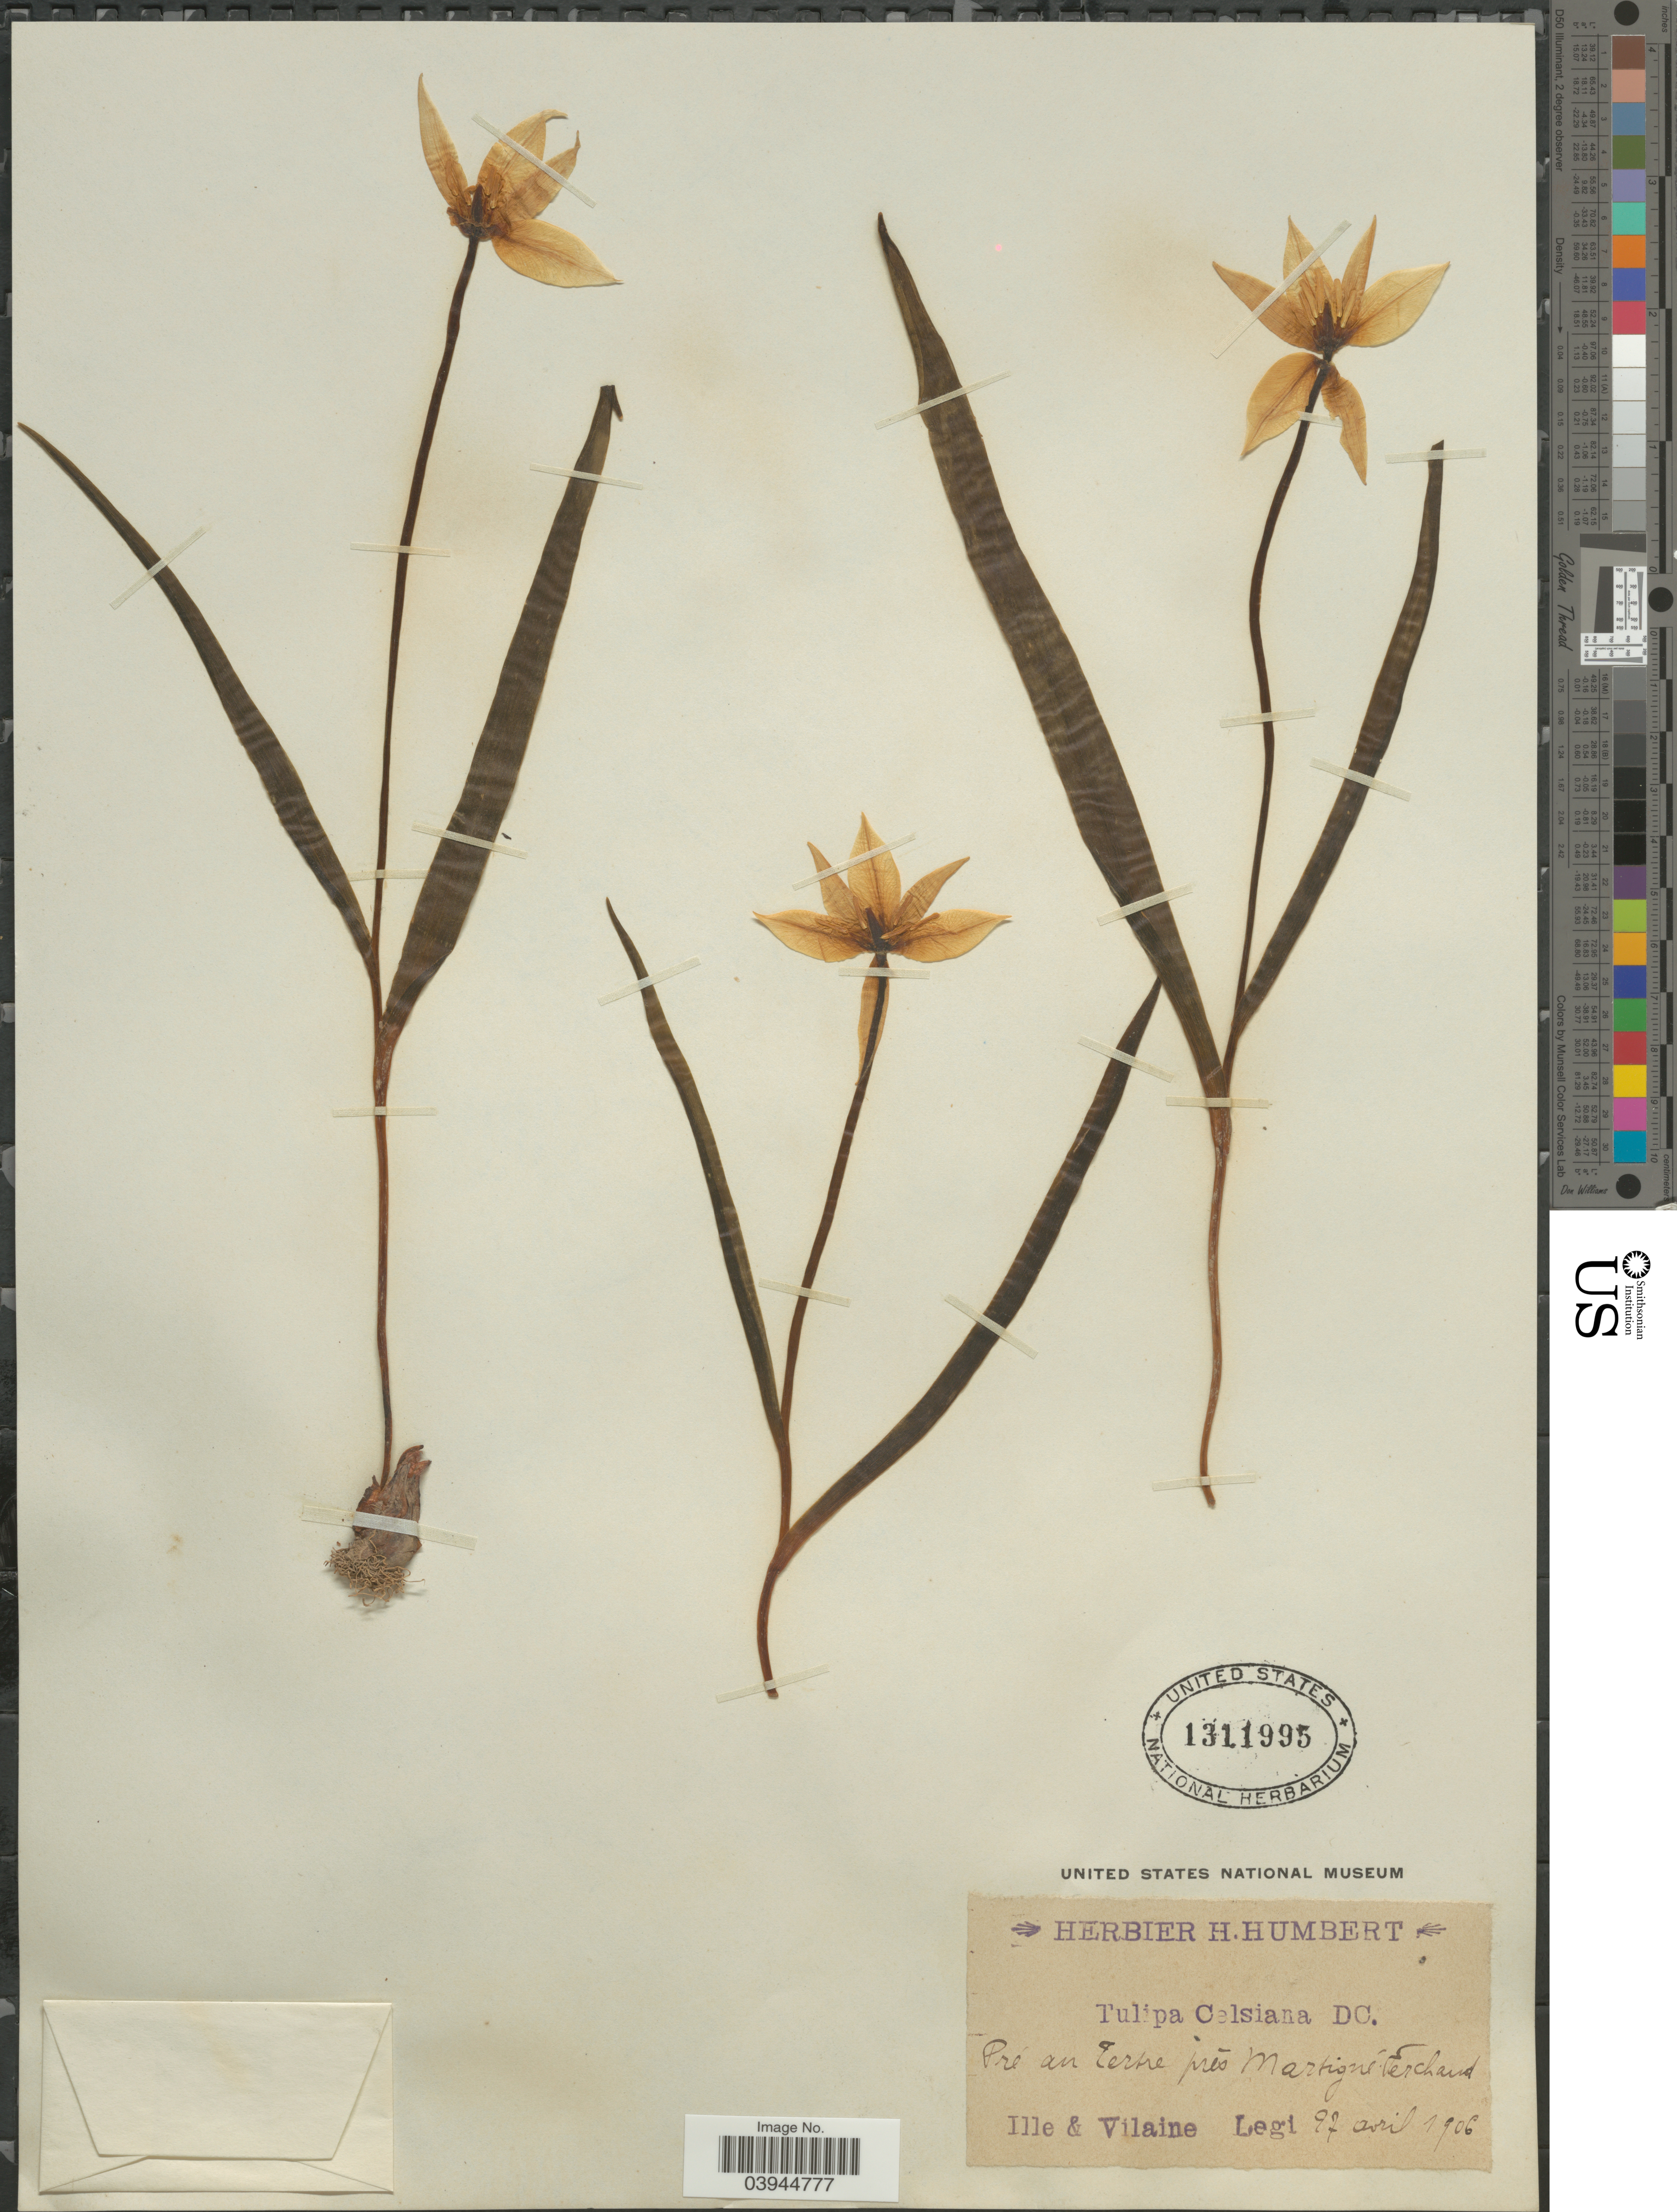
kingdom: Plantae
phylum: Tracheophyta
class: Liliopsida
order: Liliales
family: Liliaceae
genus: Tulipa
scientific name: Tulipa celsiana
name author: DC.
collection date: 1906-04-27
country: France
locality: Ille et Vilaine. Pre an Tertre prés Martigné-Ferchaud.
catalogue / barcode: US 1311995